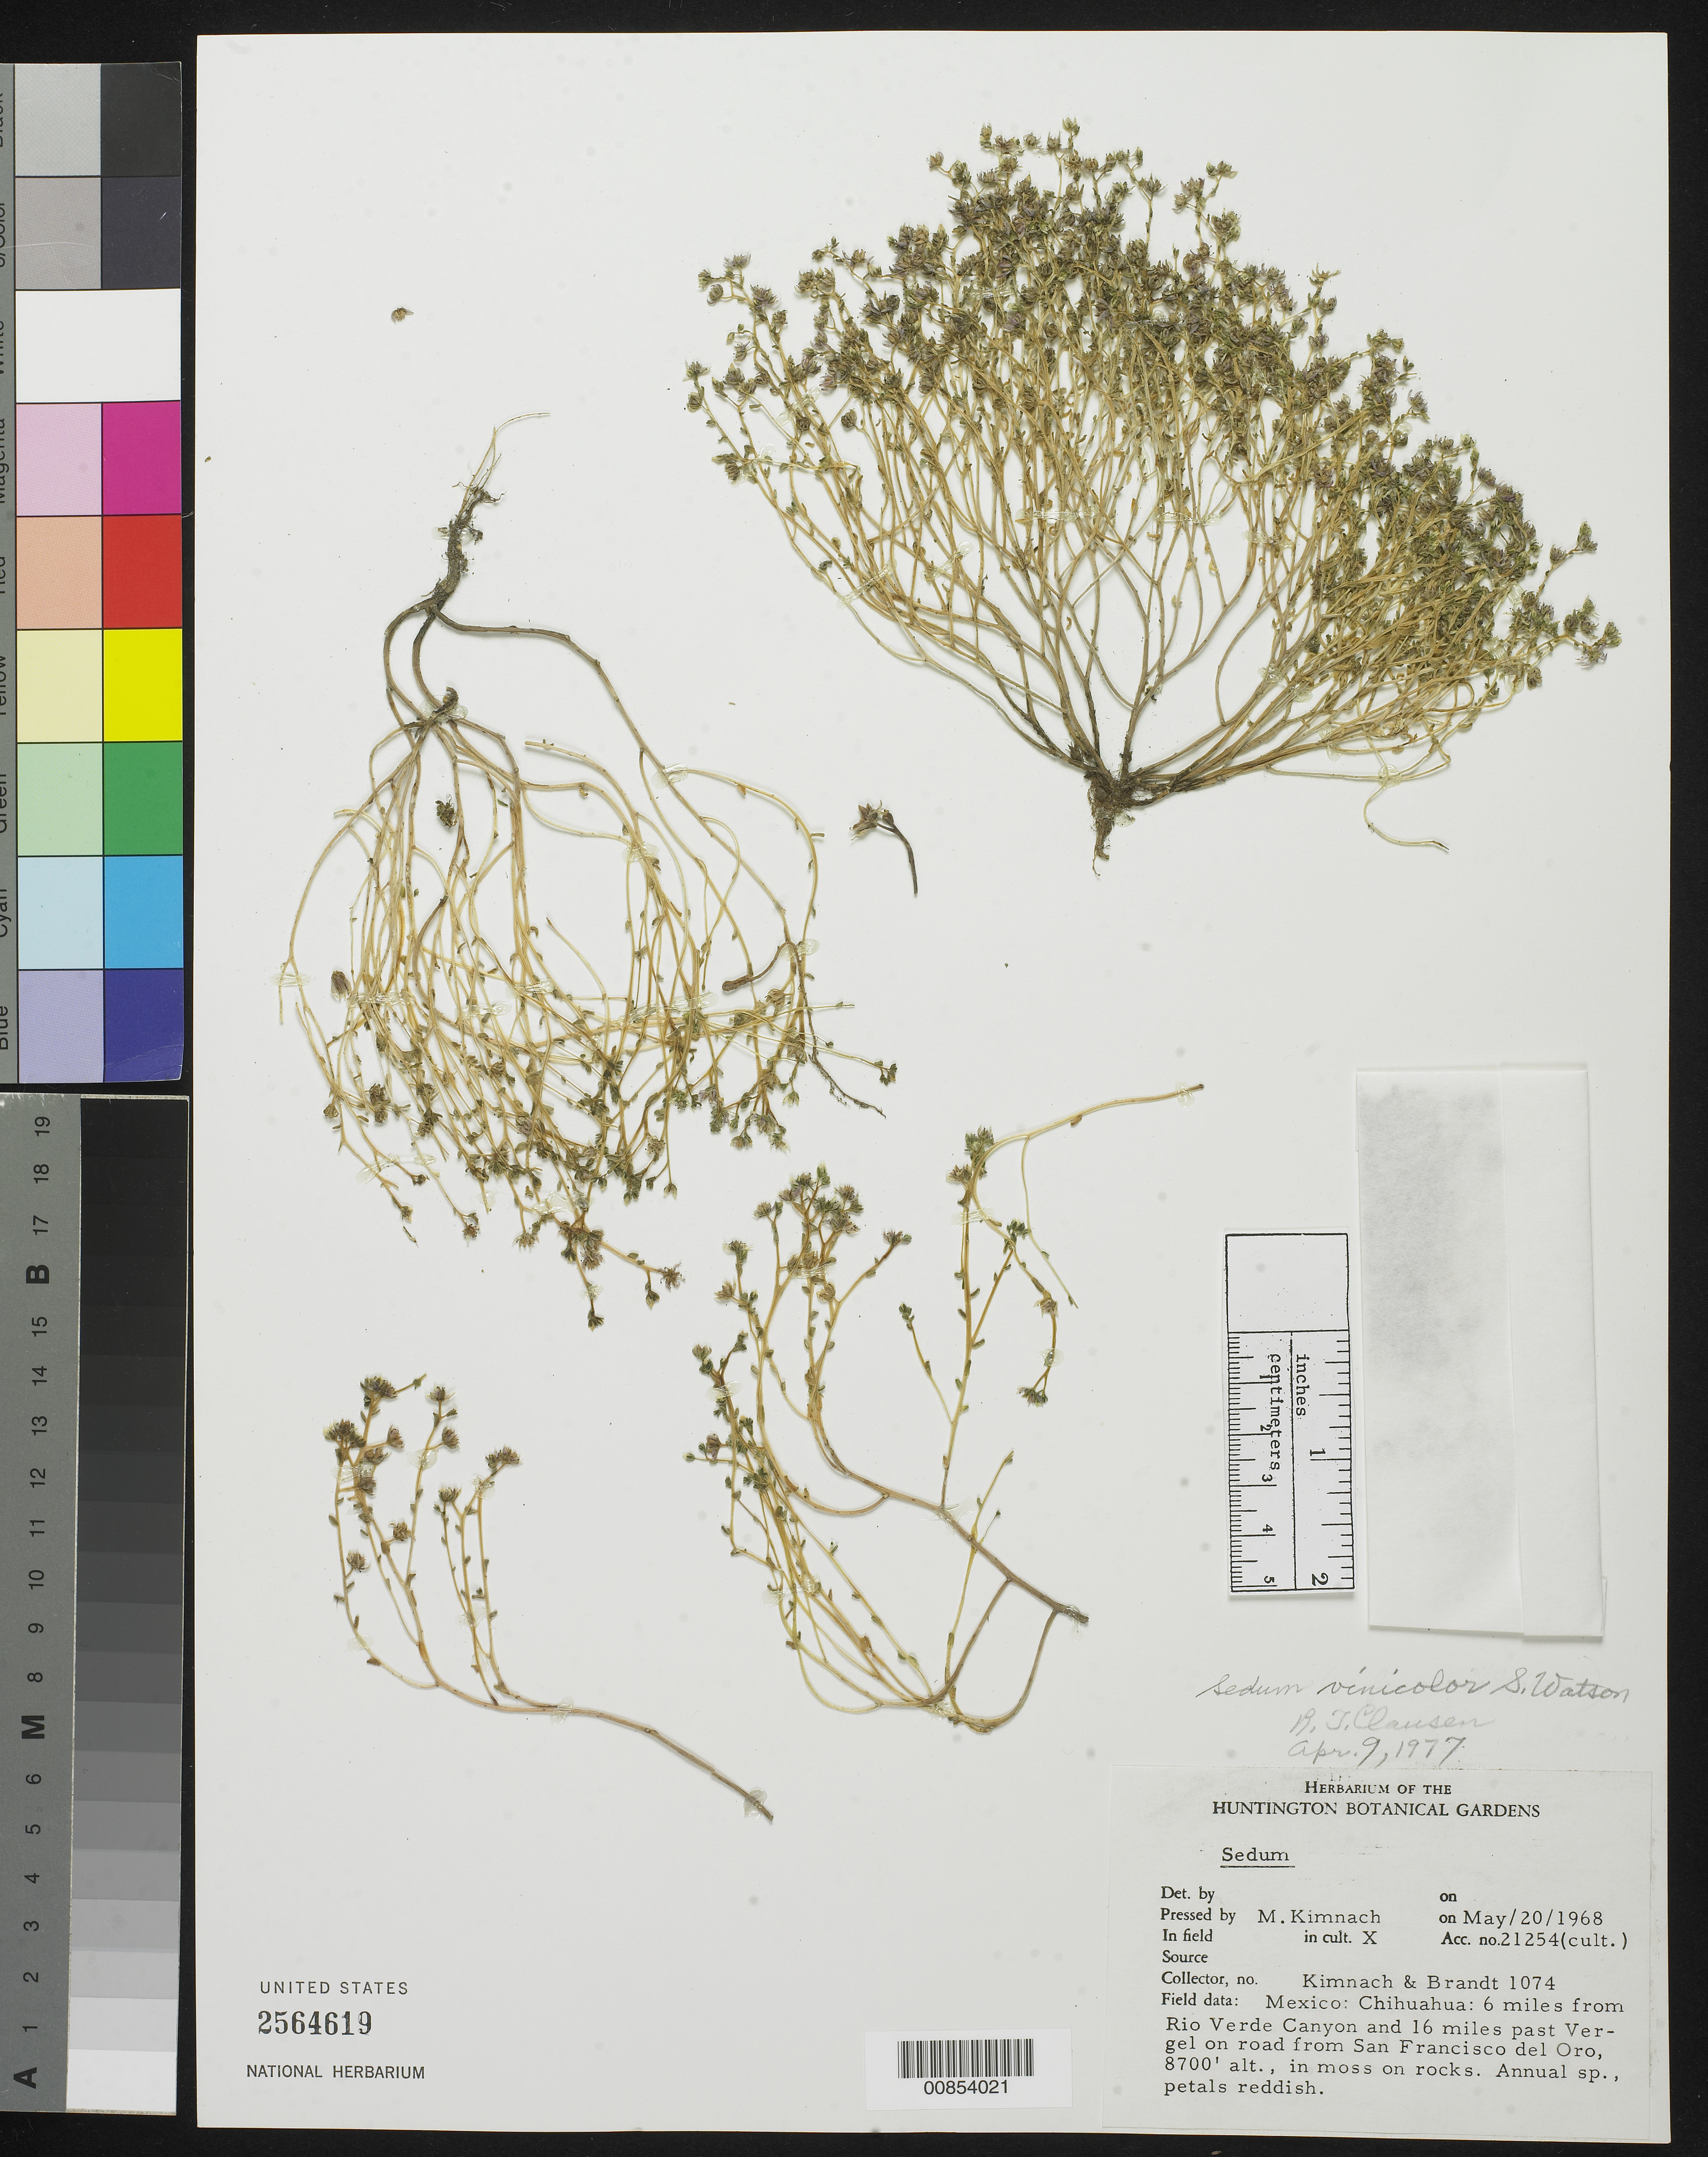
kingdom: Plantae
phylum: Tracheophyta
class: Magnoliopsida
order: Saxifragales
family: Crassulaceae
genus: Sedum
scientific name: Sedum vinicolor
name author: S. Watson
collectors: M. W. Kimnach & -. Brandt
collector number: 1074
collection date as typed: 20 May 1968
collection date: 1968-05-20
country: Mexico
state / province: Chihuahua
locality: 6 miles from Río Verde Canyon and 16 miles past Vergel on road from San Francisco del Oro.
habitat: In moss on rocks.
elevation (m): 2652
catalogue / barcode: US 2564619